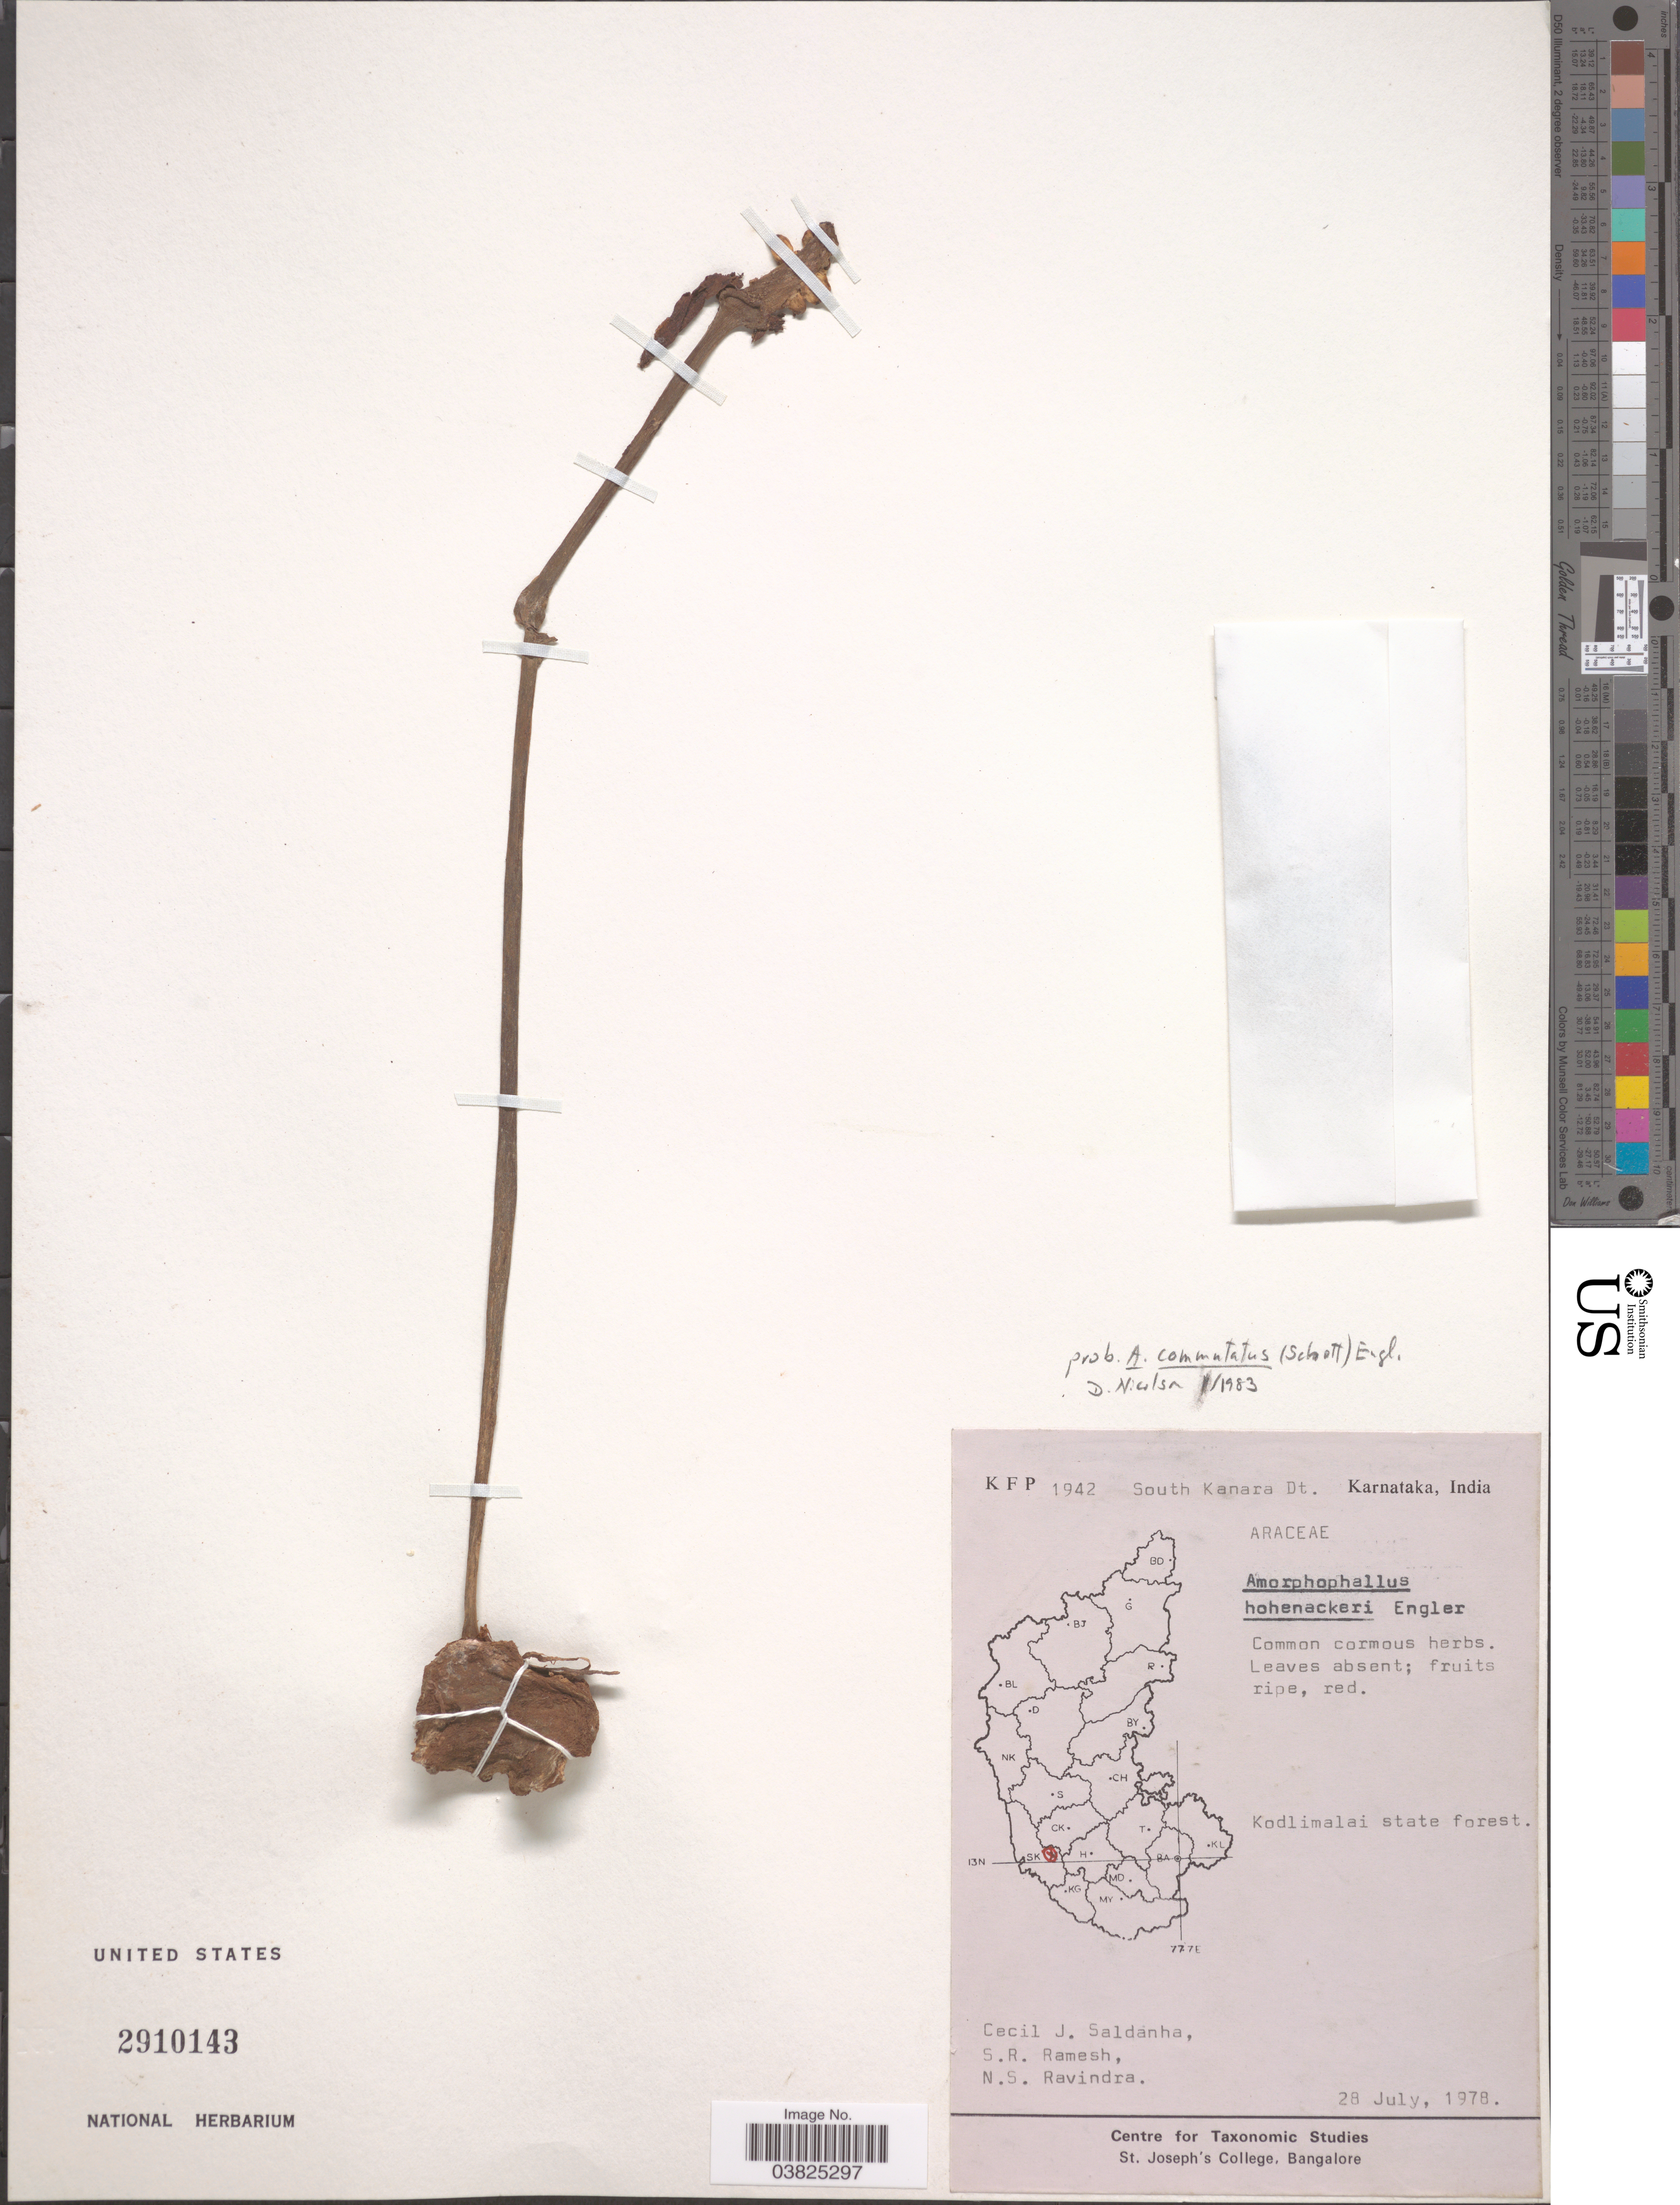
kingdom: Plantae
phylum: Tracheophyta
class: Liliopsida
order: Alismatales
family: Araceae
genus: Amorphophallus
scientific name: Amorphophallus commutatus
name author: (Schott) Engl.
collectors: C. J. Saldanha, S. R. Ramesh & N. Ravindra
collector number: KFP 1942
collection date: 1978-07-28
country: India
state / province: Karnataka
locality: South Kanara Dt. Kodlimalai state forest.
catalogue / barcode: US 2910143